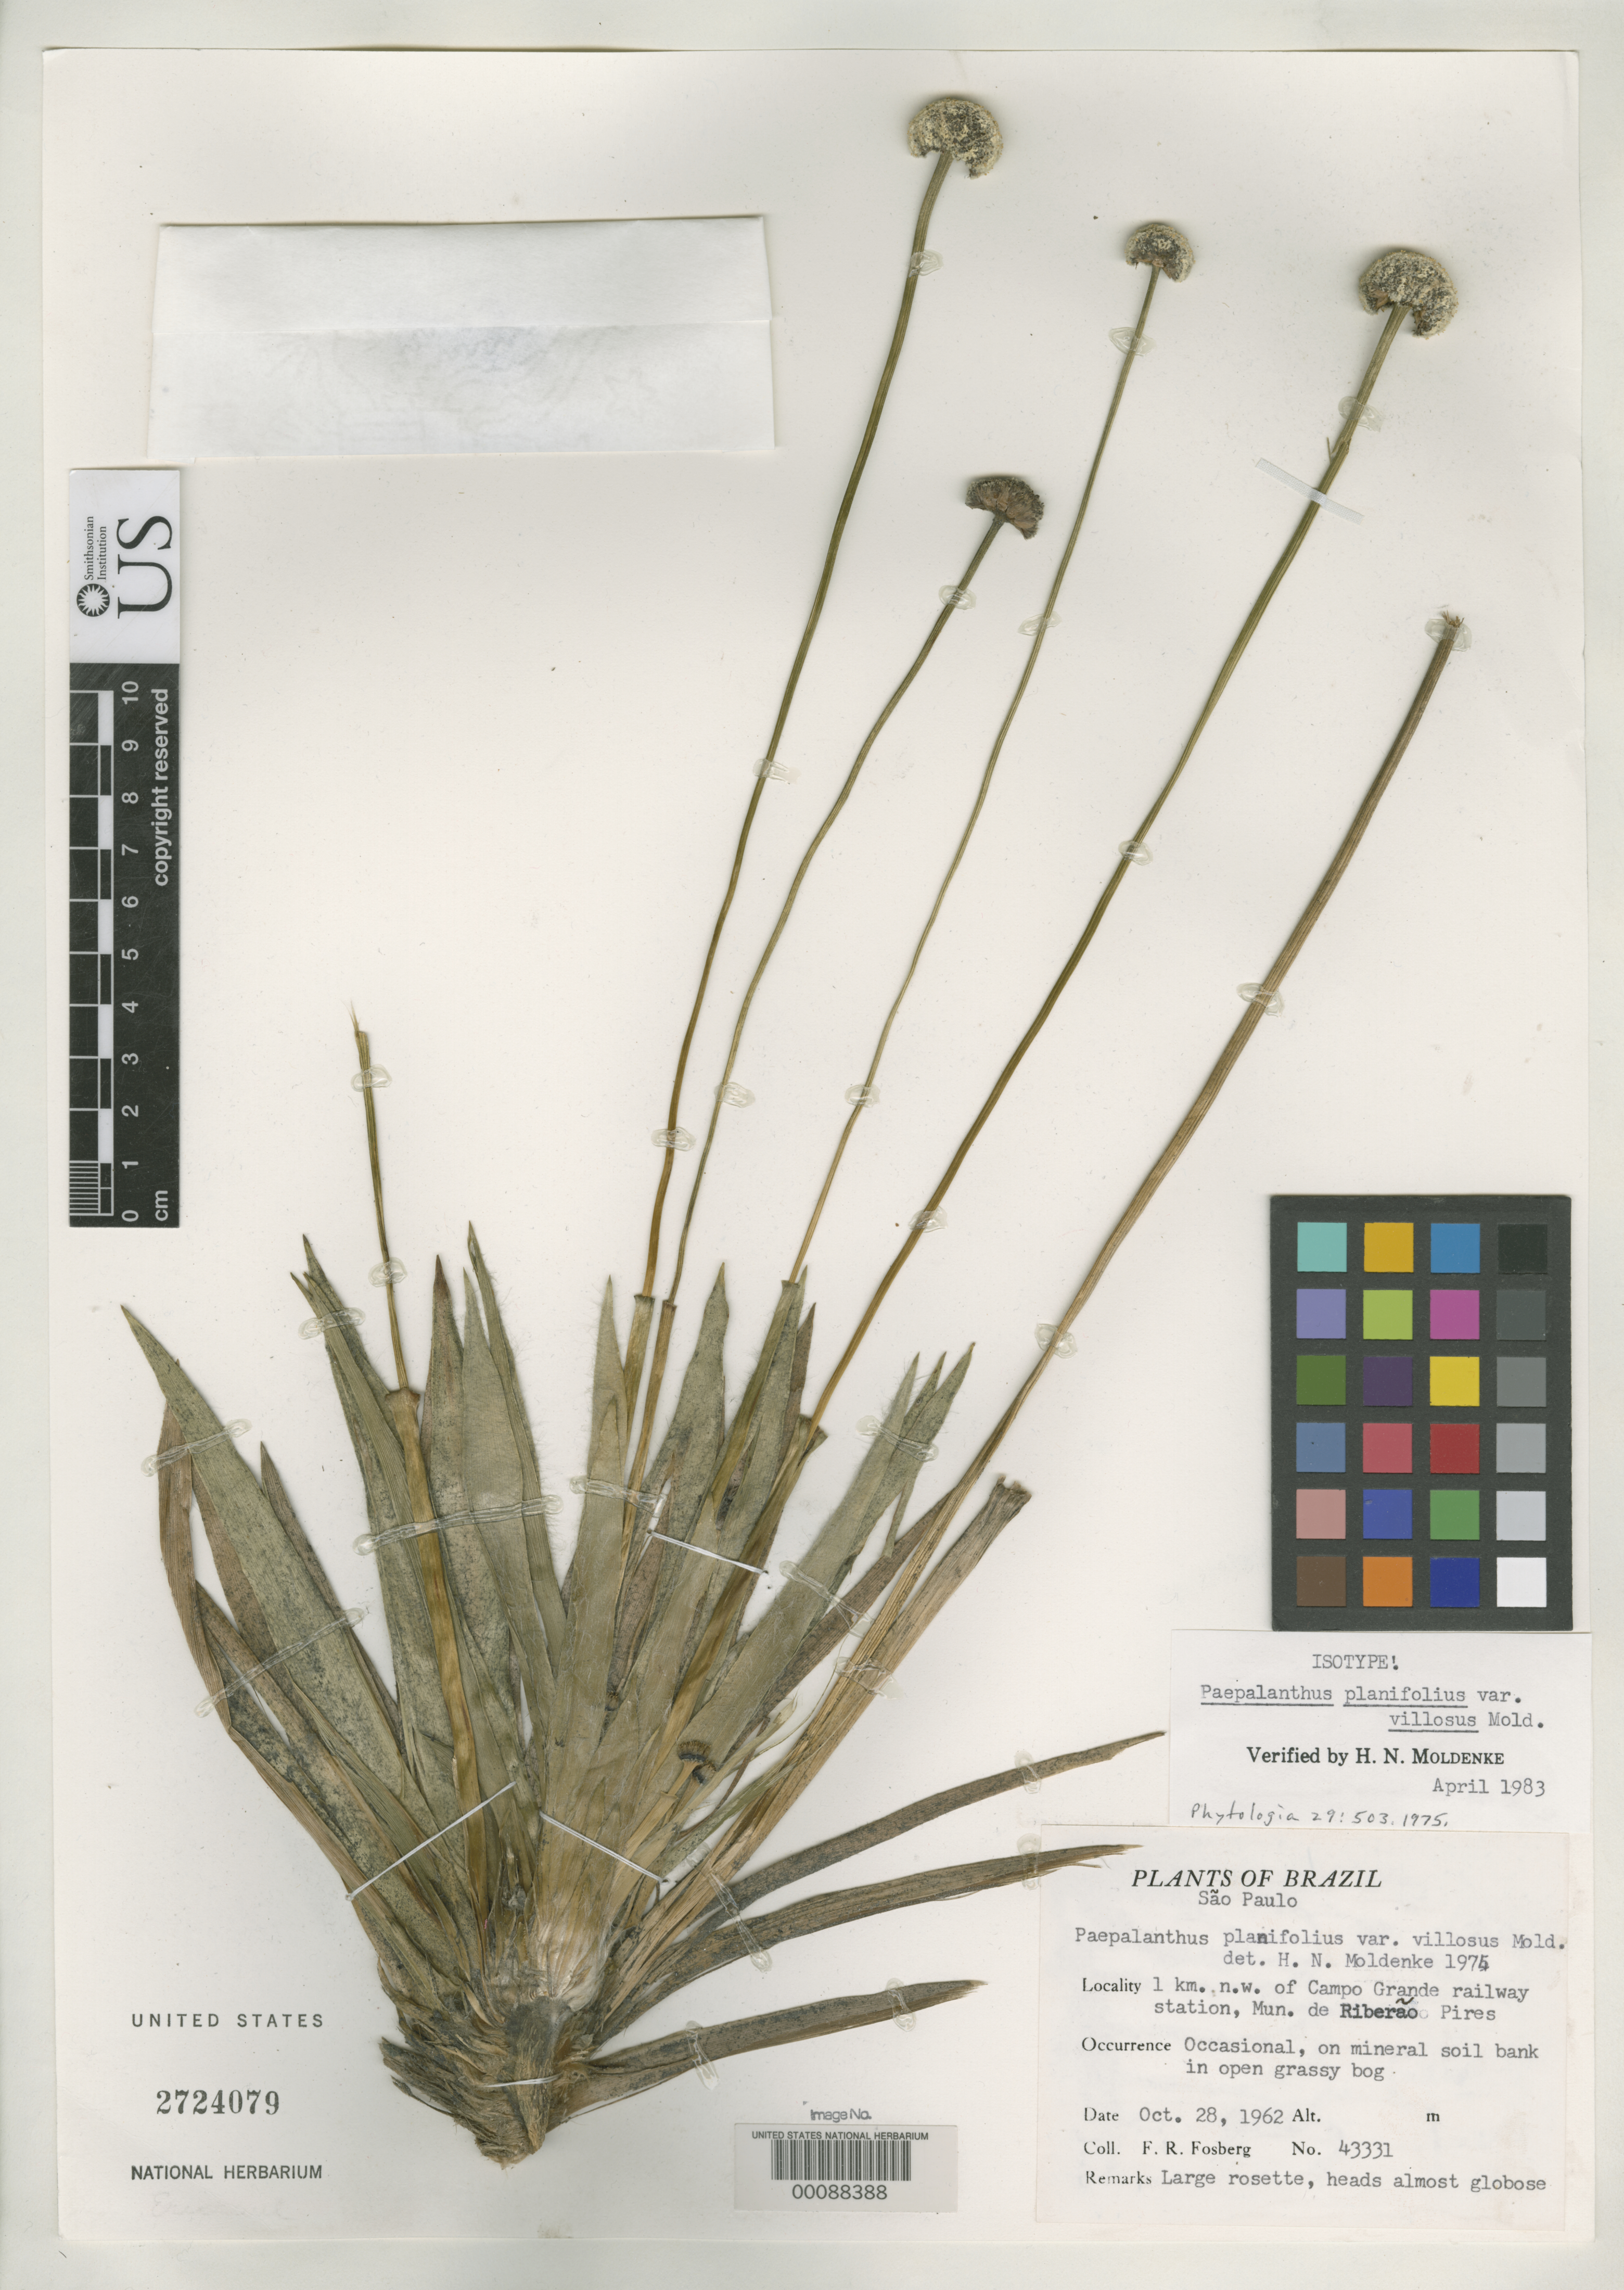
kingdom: Plantae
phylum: Tracheophyta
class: Liliopsida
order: Poales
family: Eriocaulaceae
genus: Paepalanthus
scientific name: Paepalanthus planifolius var. villosus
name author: Moldenke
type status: Isotype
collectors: F. R. Fosberg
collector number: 43331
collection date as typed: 28 Oct 1962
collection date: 1962-10-28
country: Brazil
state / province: São Paulo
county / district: Riberao Pires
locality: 1 km NW of Camp Grande Railway Station.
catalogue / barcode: US 2724079